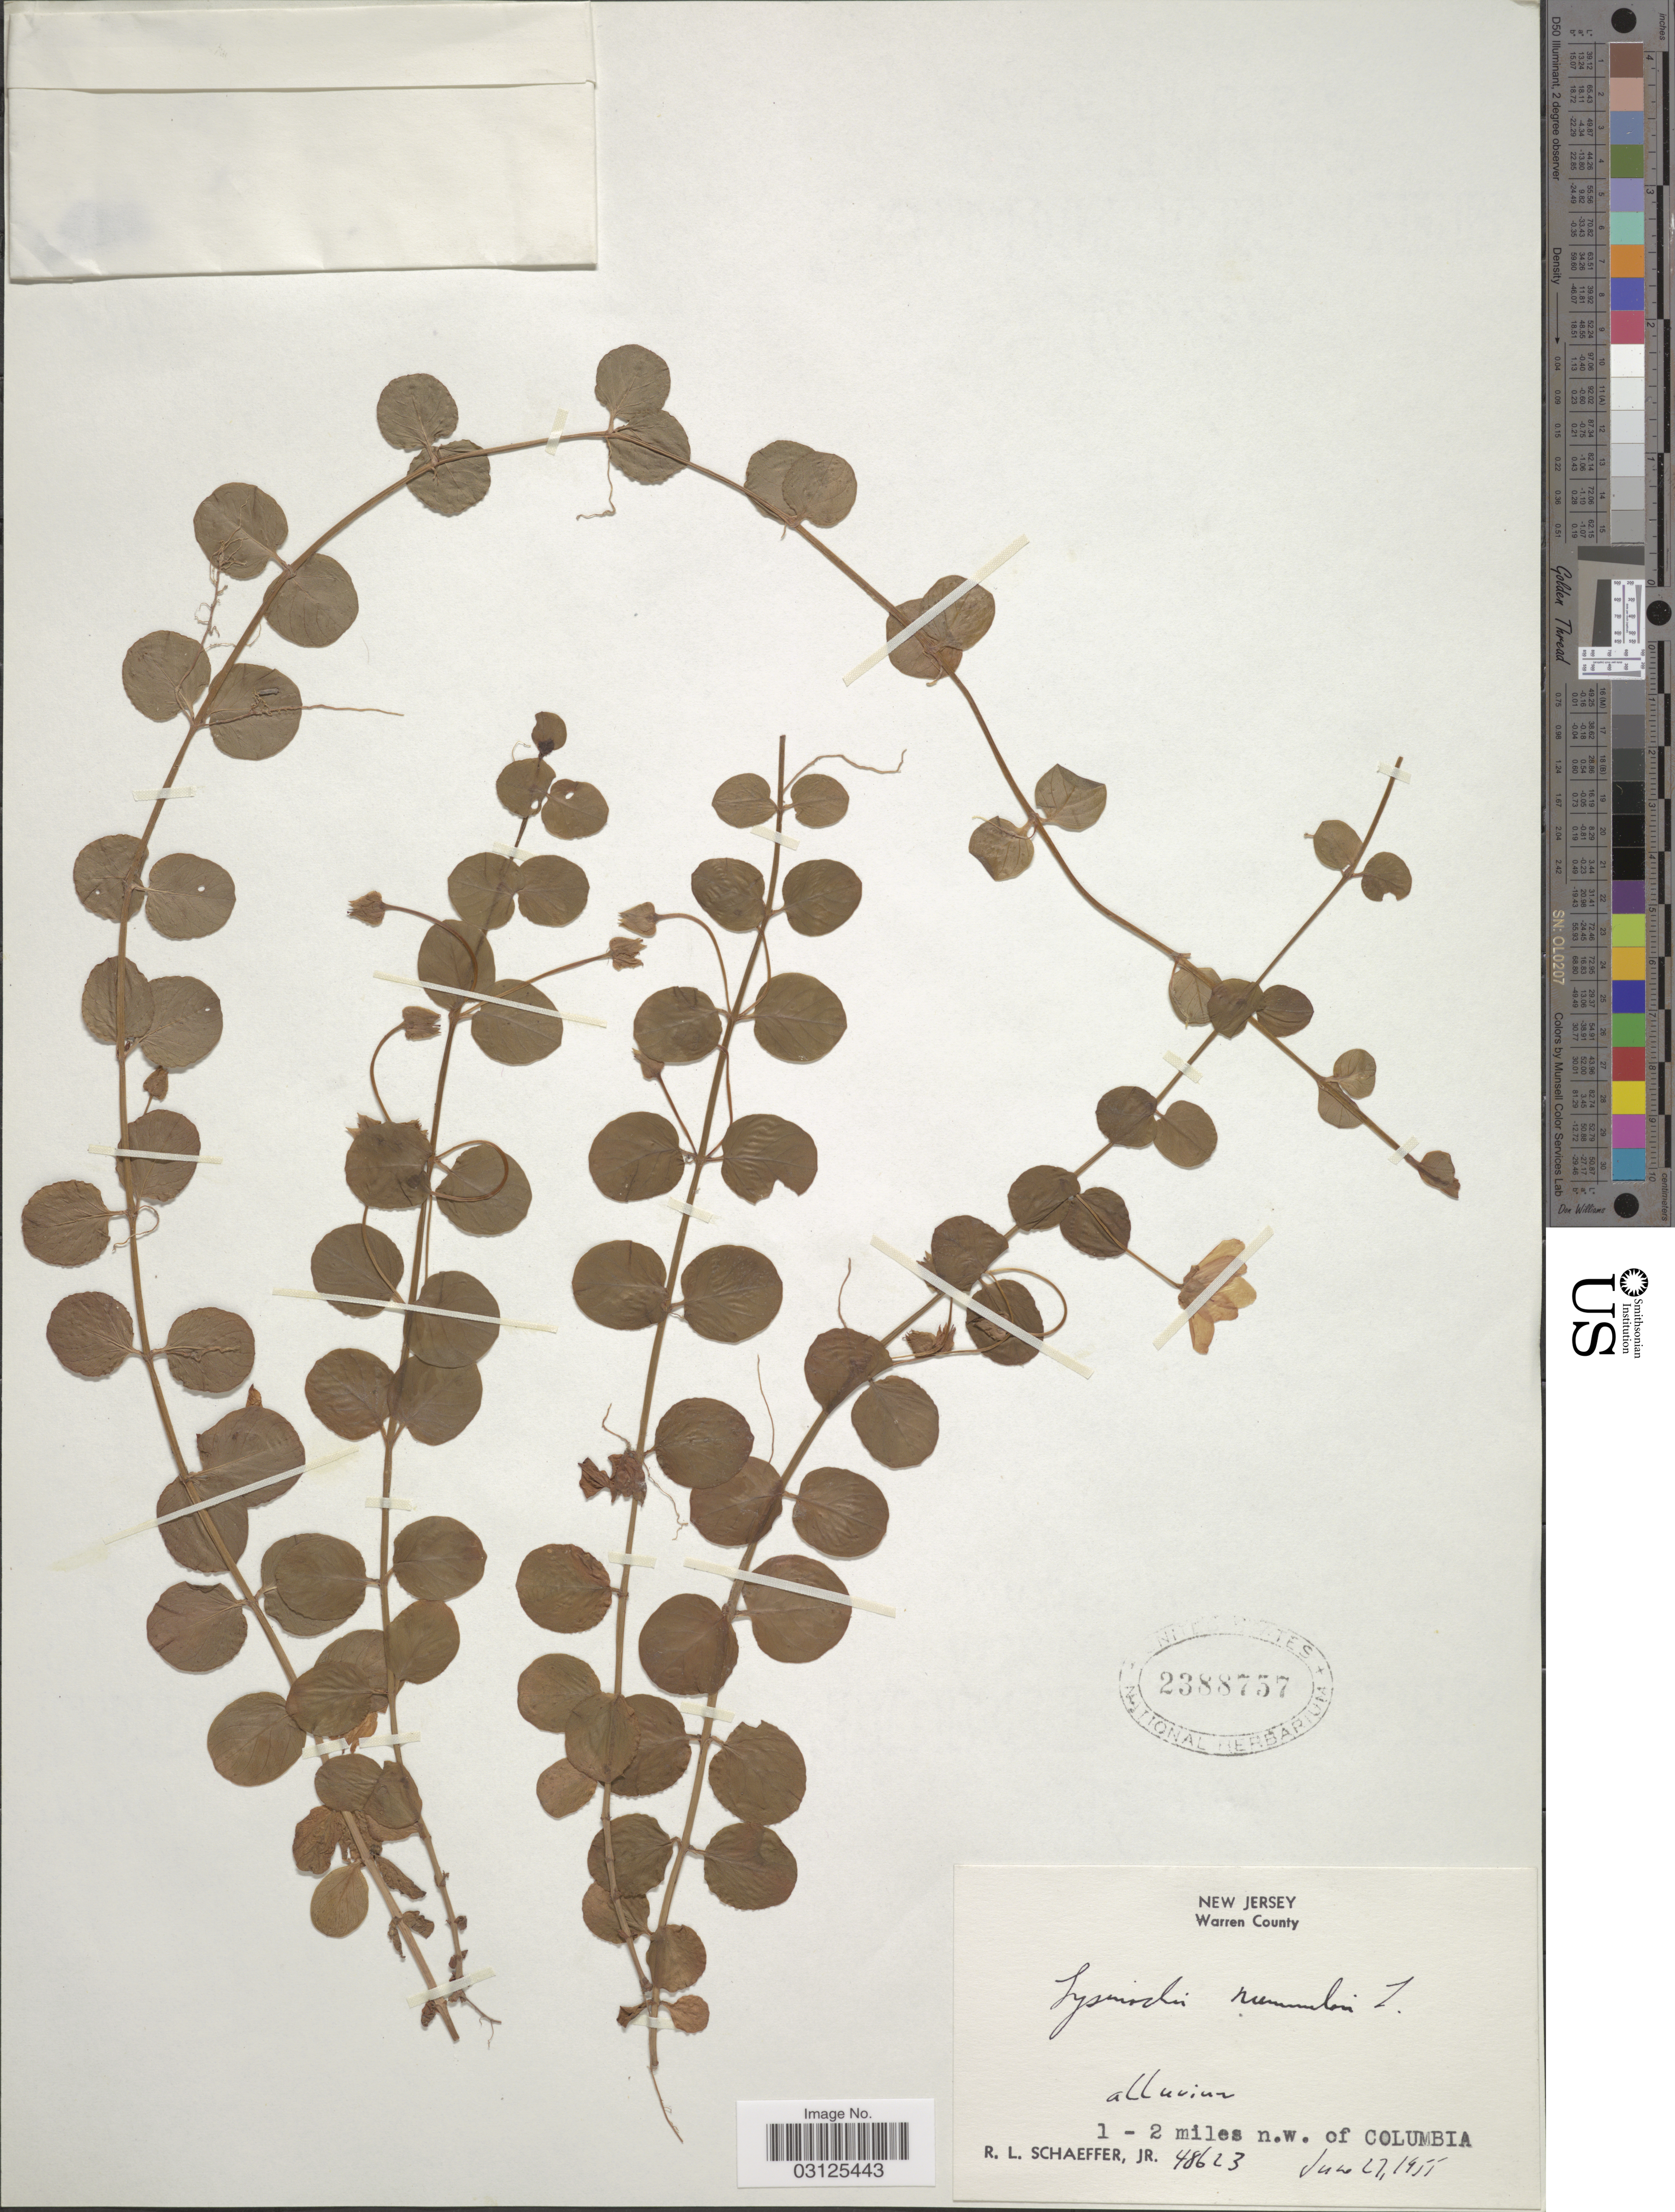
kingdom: Plantae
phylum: Tracheophyta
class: Magnoliopsida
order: Ericales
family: Primulaceae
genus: Lysimachia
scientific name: Lysimachia nummularia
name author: L.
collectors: R. L. Schaeffer Jr.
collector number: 48623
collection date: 1955-06-27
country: United States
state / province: New Jersey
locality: Warren County, 1 - 2 miles n.w. of Columbia.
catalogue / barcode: US 2388757